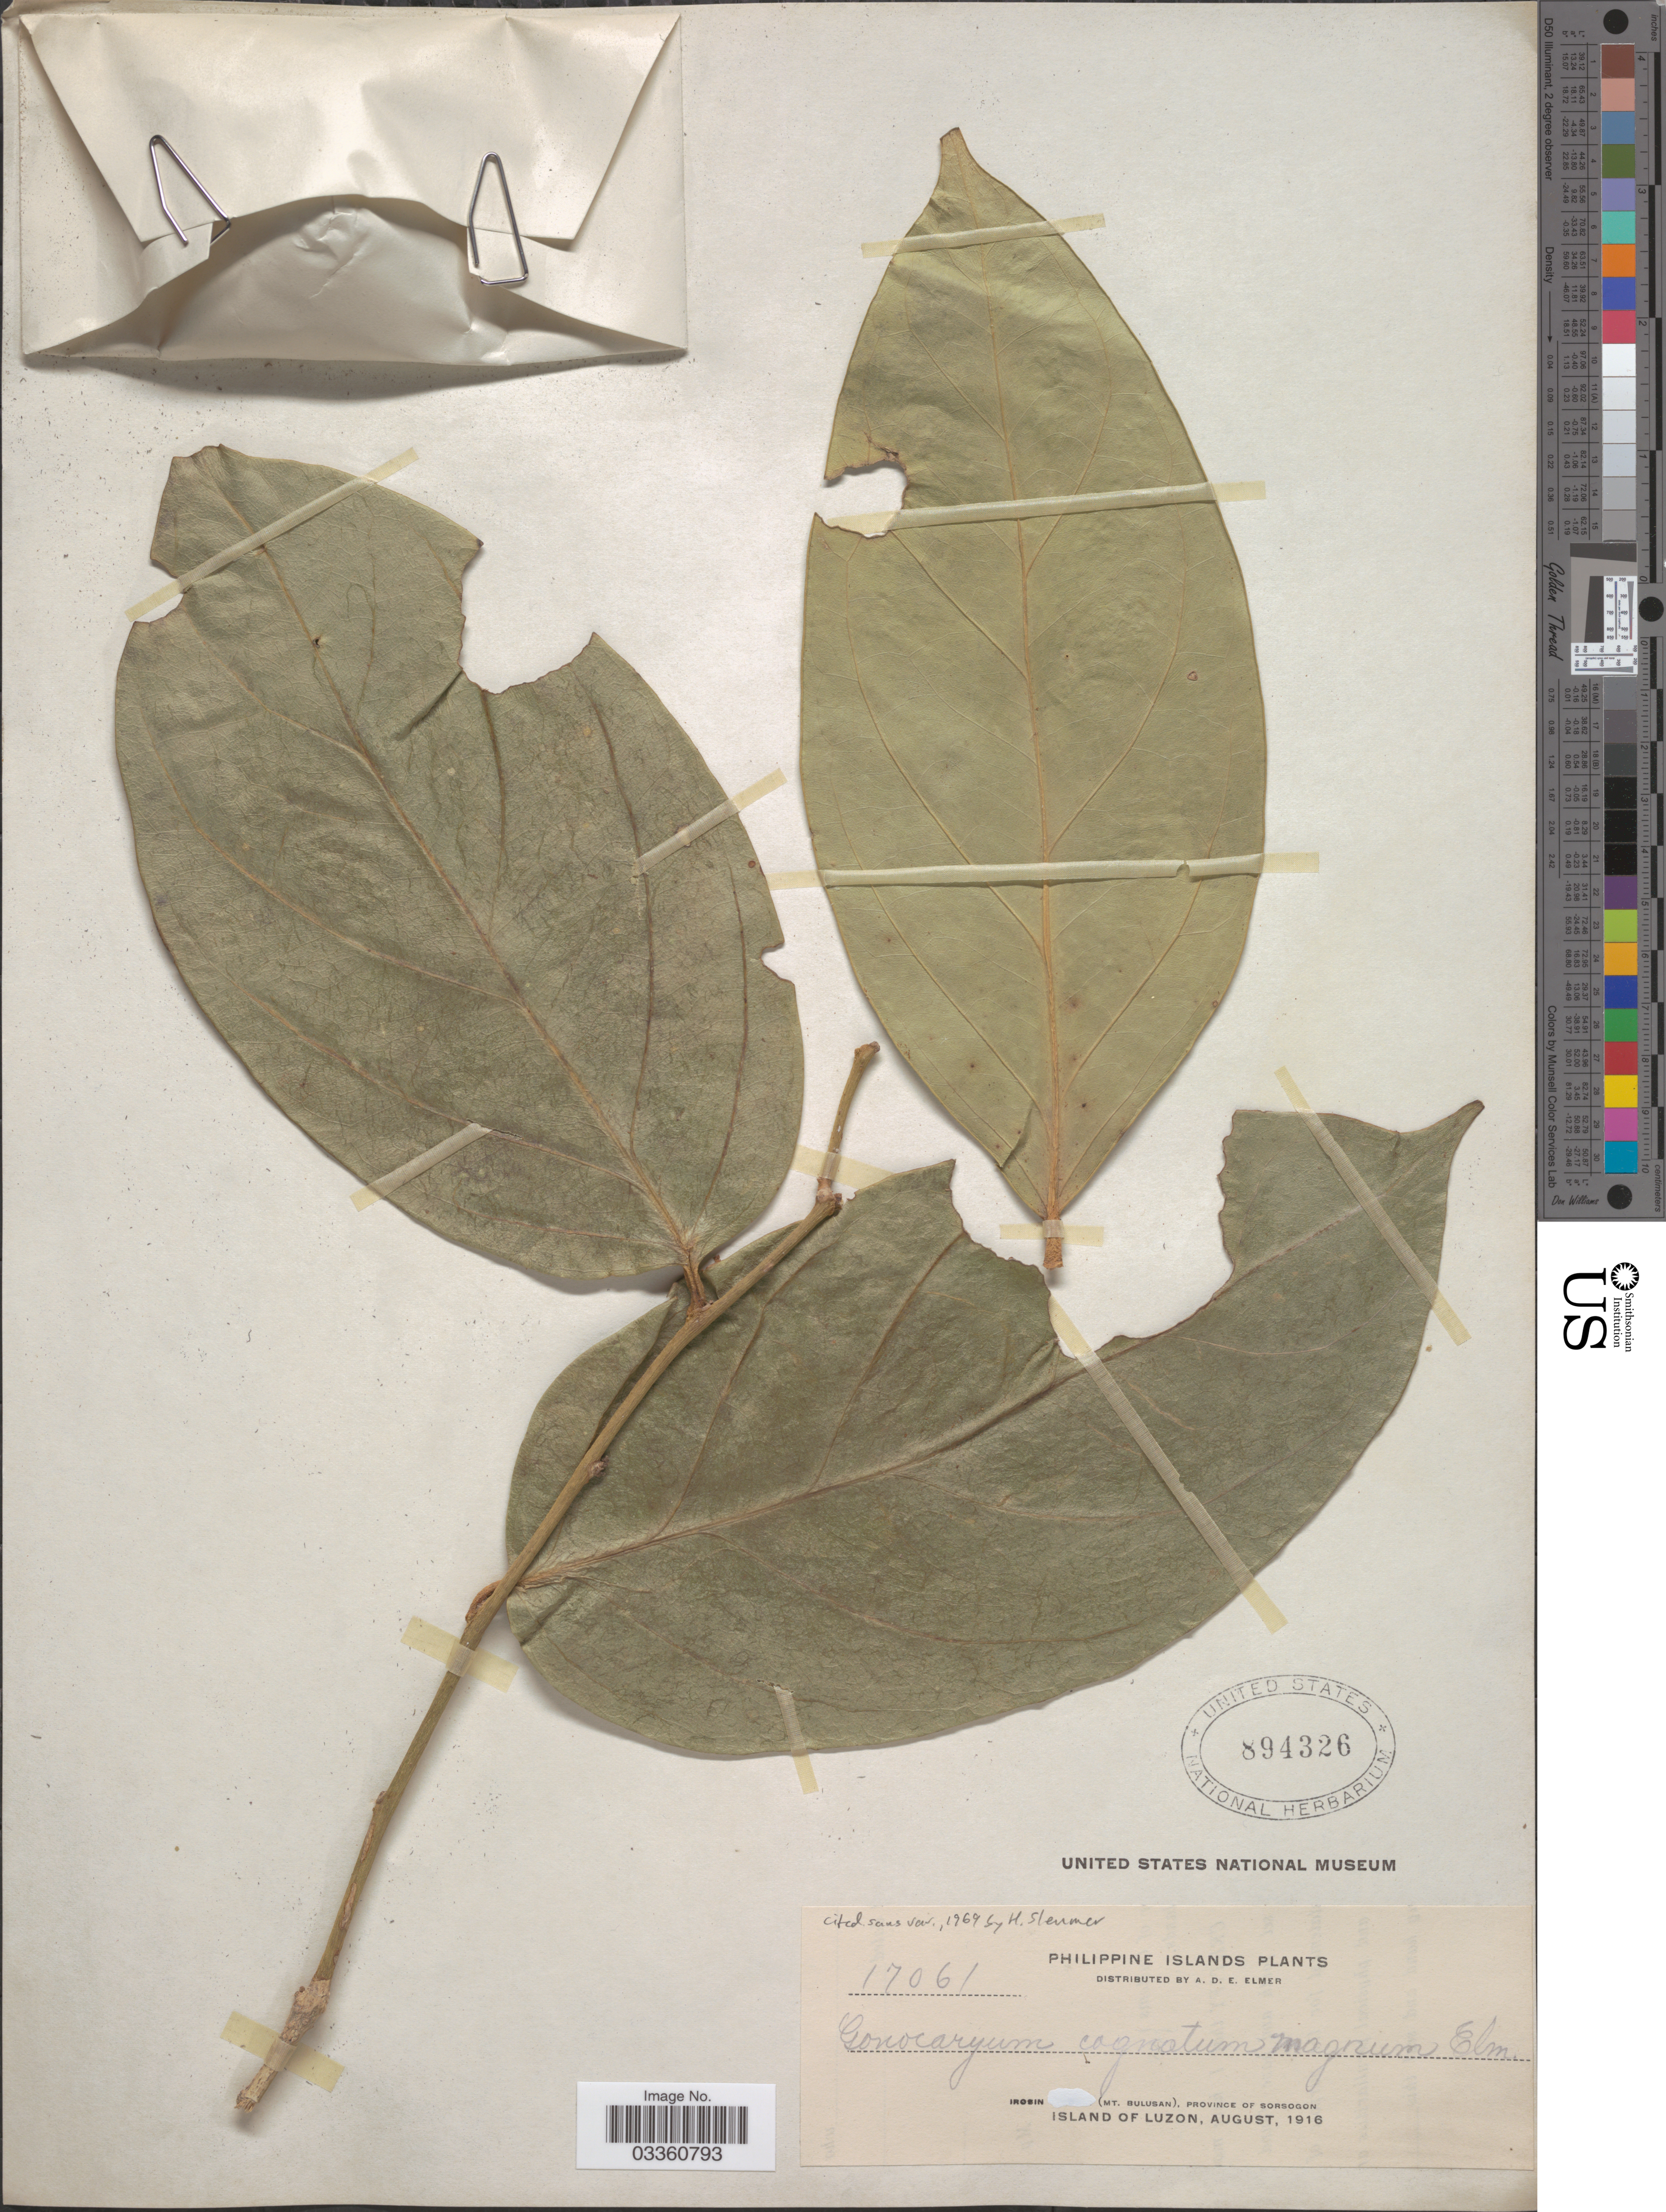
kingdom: Plantae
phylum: Tracheophyta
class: Magnoliopsida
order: Cardiopteridales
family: Cardiopteridaceae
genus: Gonocaryum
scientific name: Gonocaryum cognatum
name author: Elmer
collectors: A. D. E. Elmer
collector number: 17061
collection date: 1916-08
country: Philippines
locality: Irosin (Mt. Bulusan), Province of Sorsogon. Island of Luzon.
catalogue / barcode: US 894326